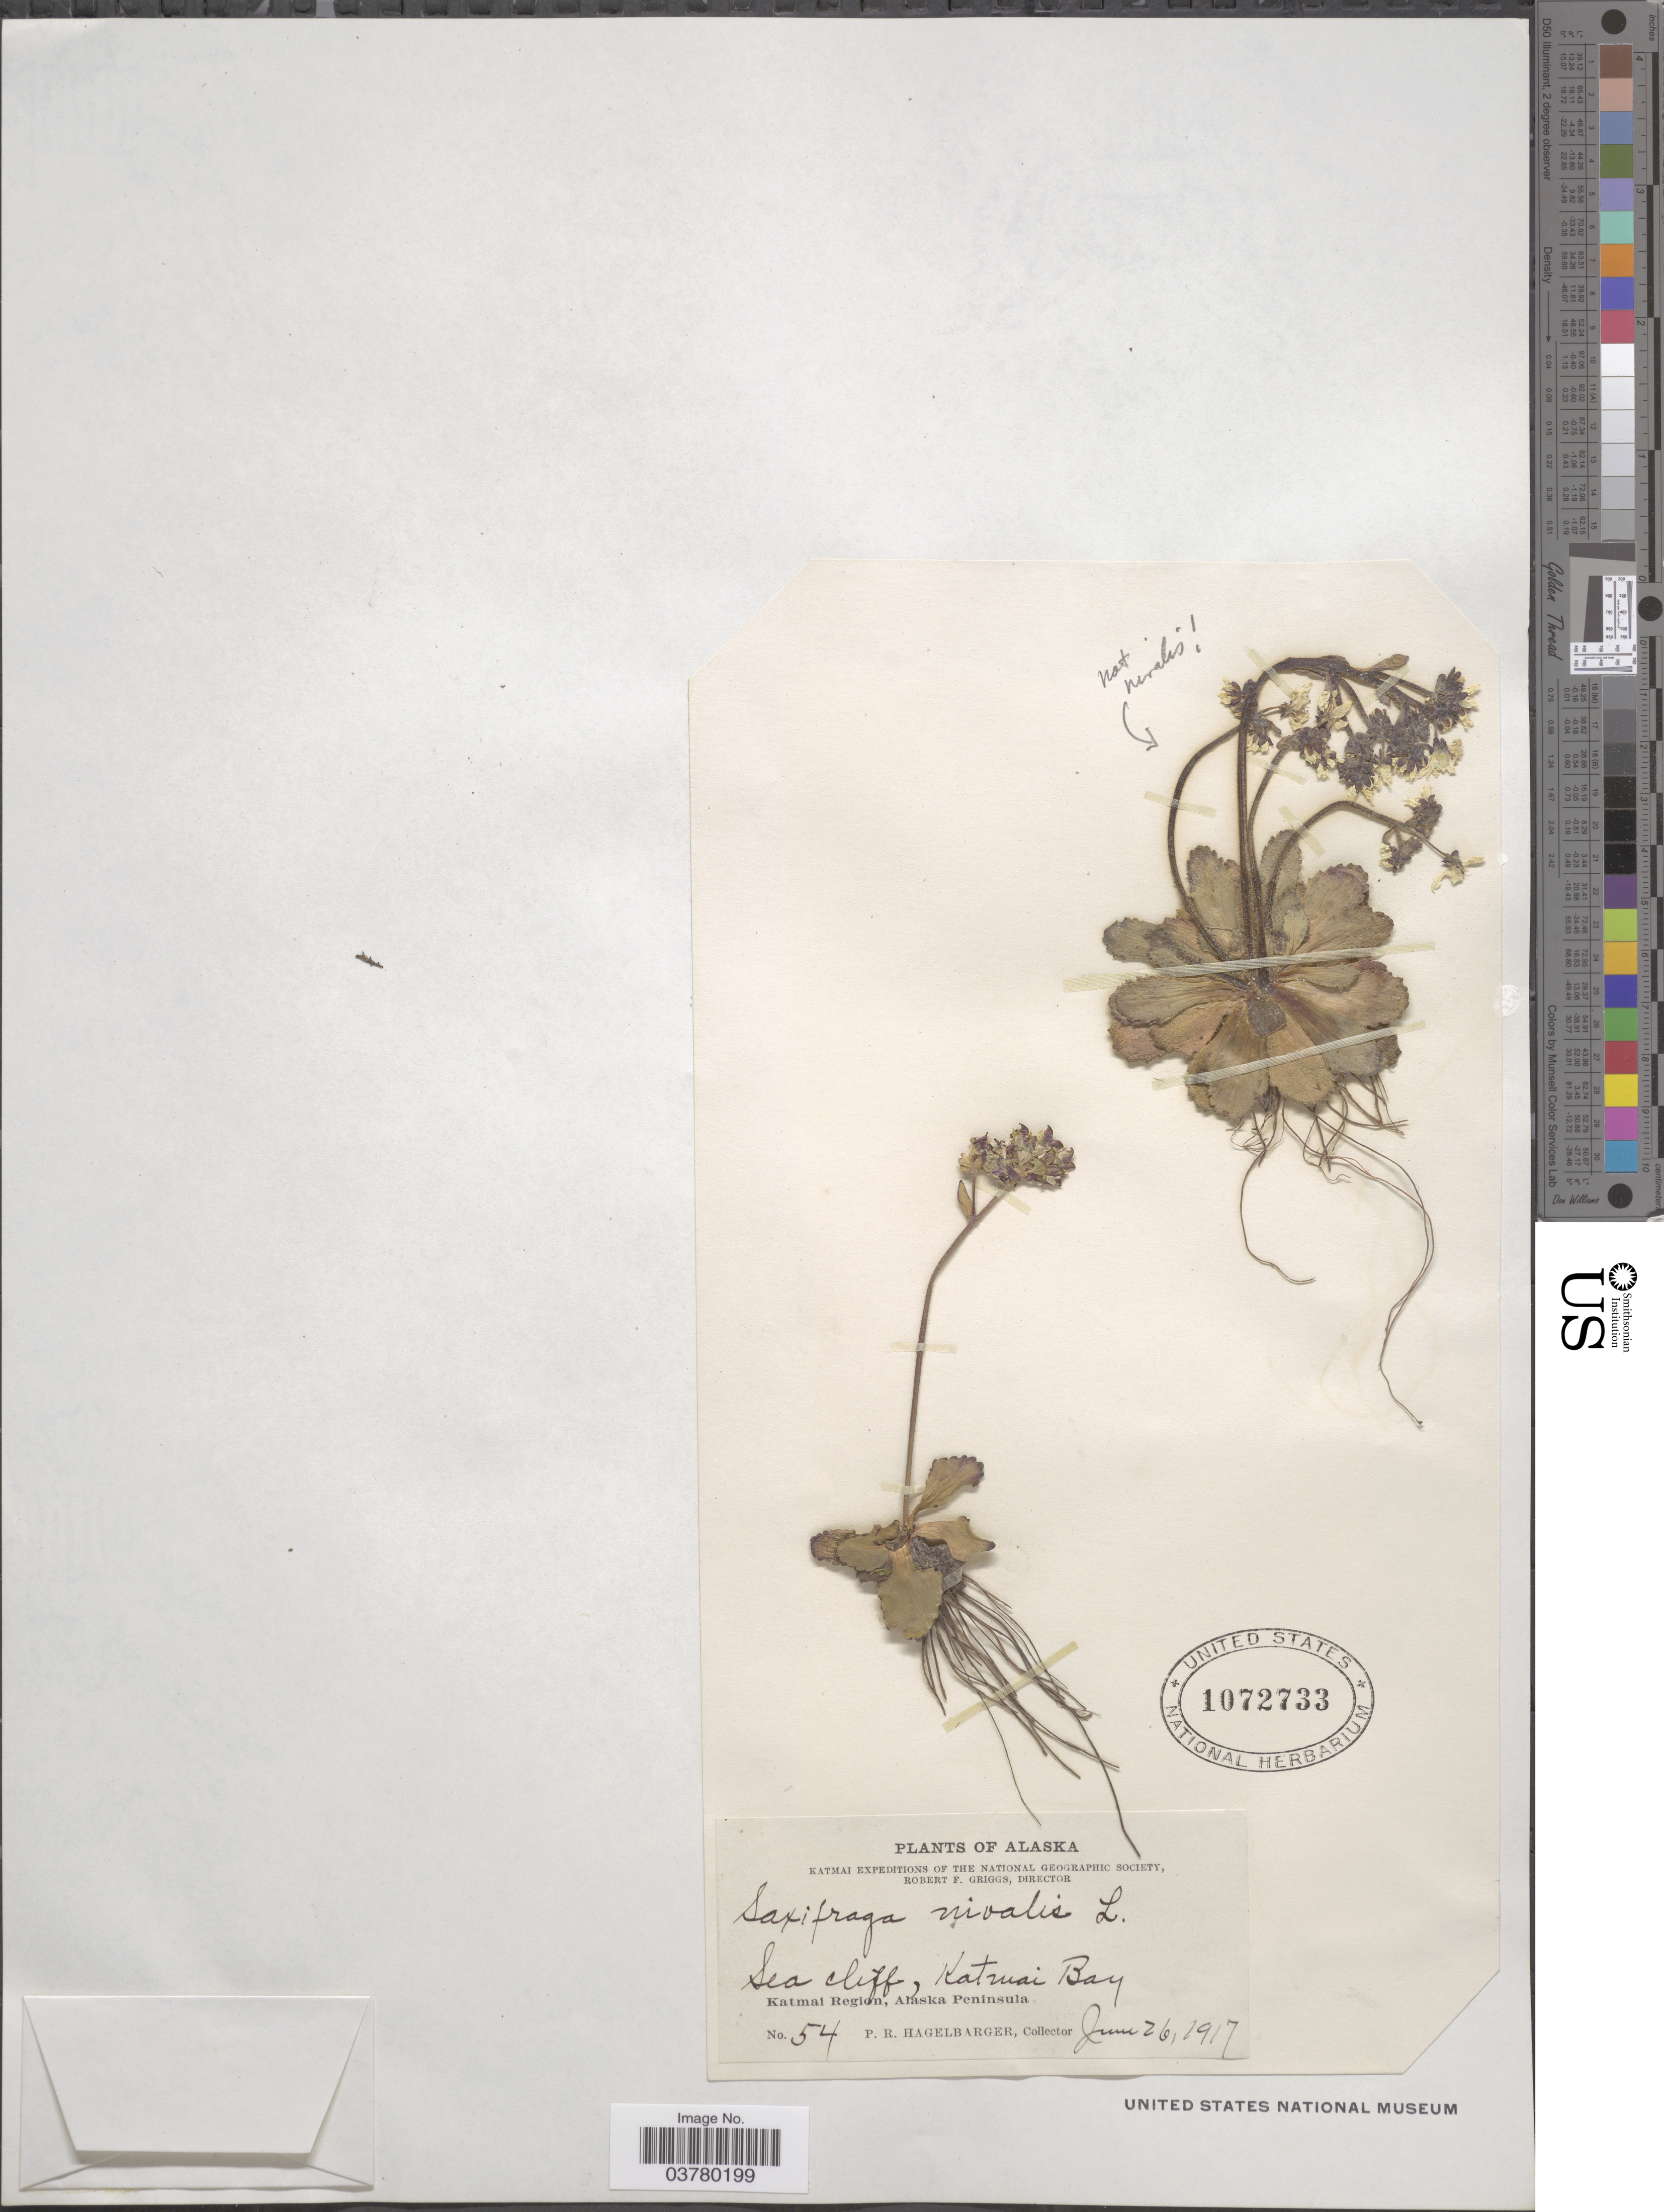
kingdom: Plantae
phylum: Tracheophyta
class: Magnoliopsida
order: Saxifragales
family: Saxifragaceae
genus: Micranthes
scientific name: Micranthes nivalis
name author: (L.) Small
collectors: P. Hagelbarger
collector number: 54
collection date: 1917-06-26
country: United States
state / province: Alaska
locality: Katmai Expeditions of the National Geographic Society. Sea cliff, Katmai Bay. Katmai Region, Alaska Peninsula.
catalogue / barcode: US 1072733